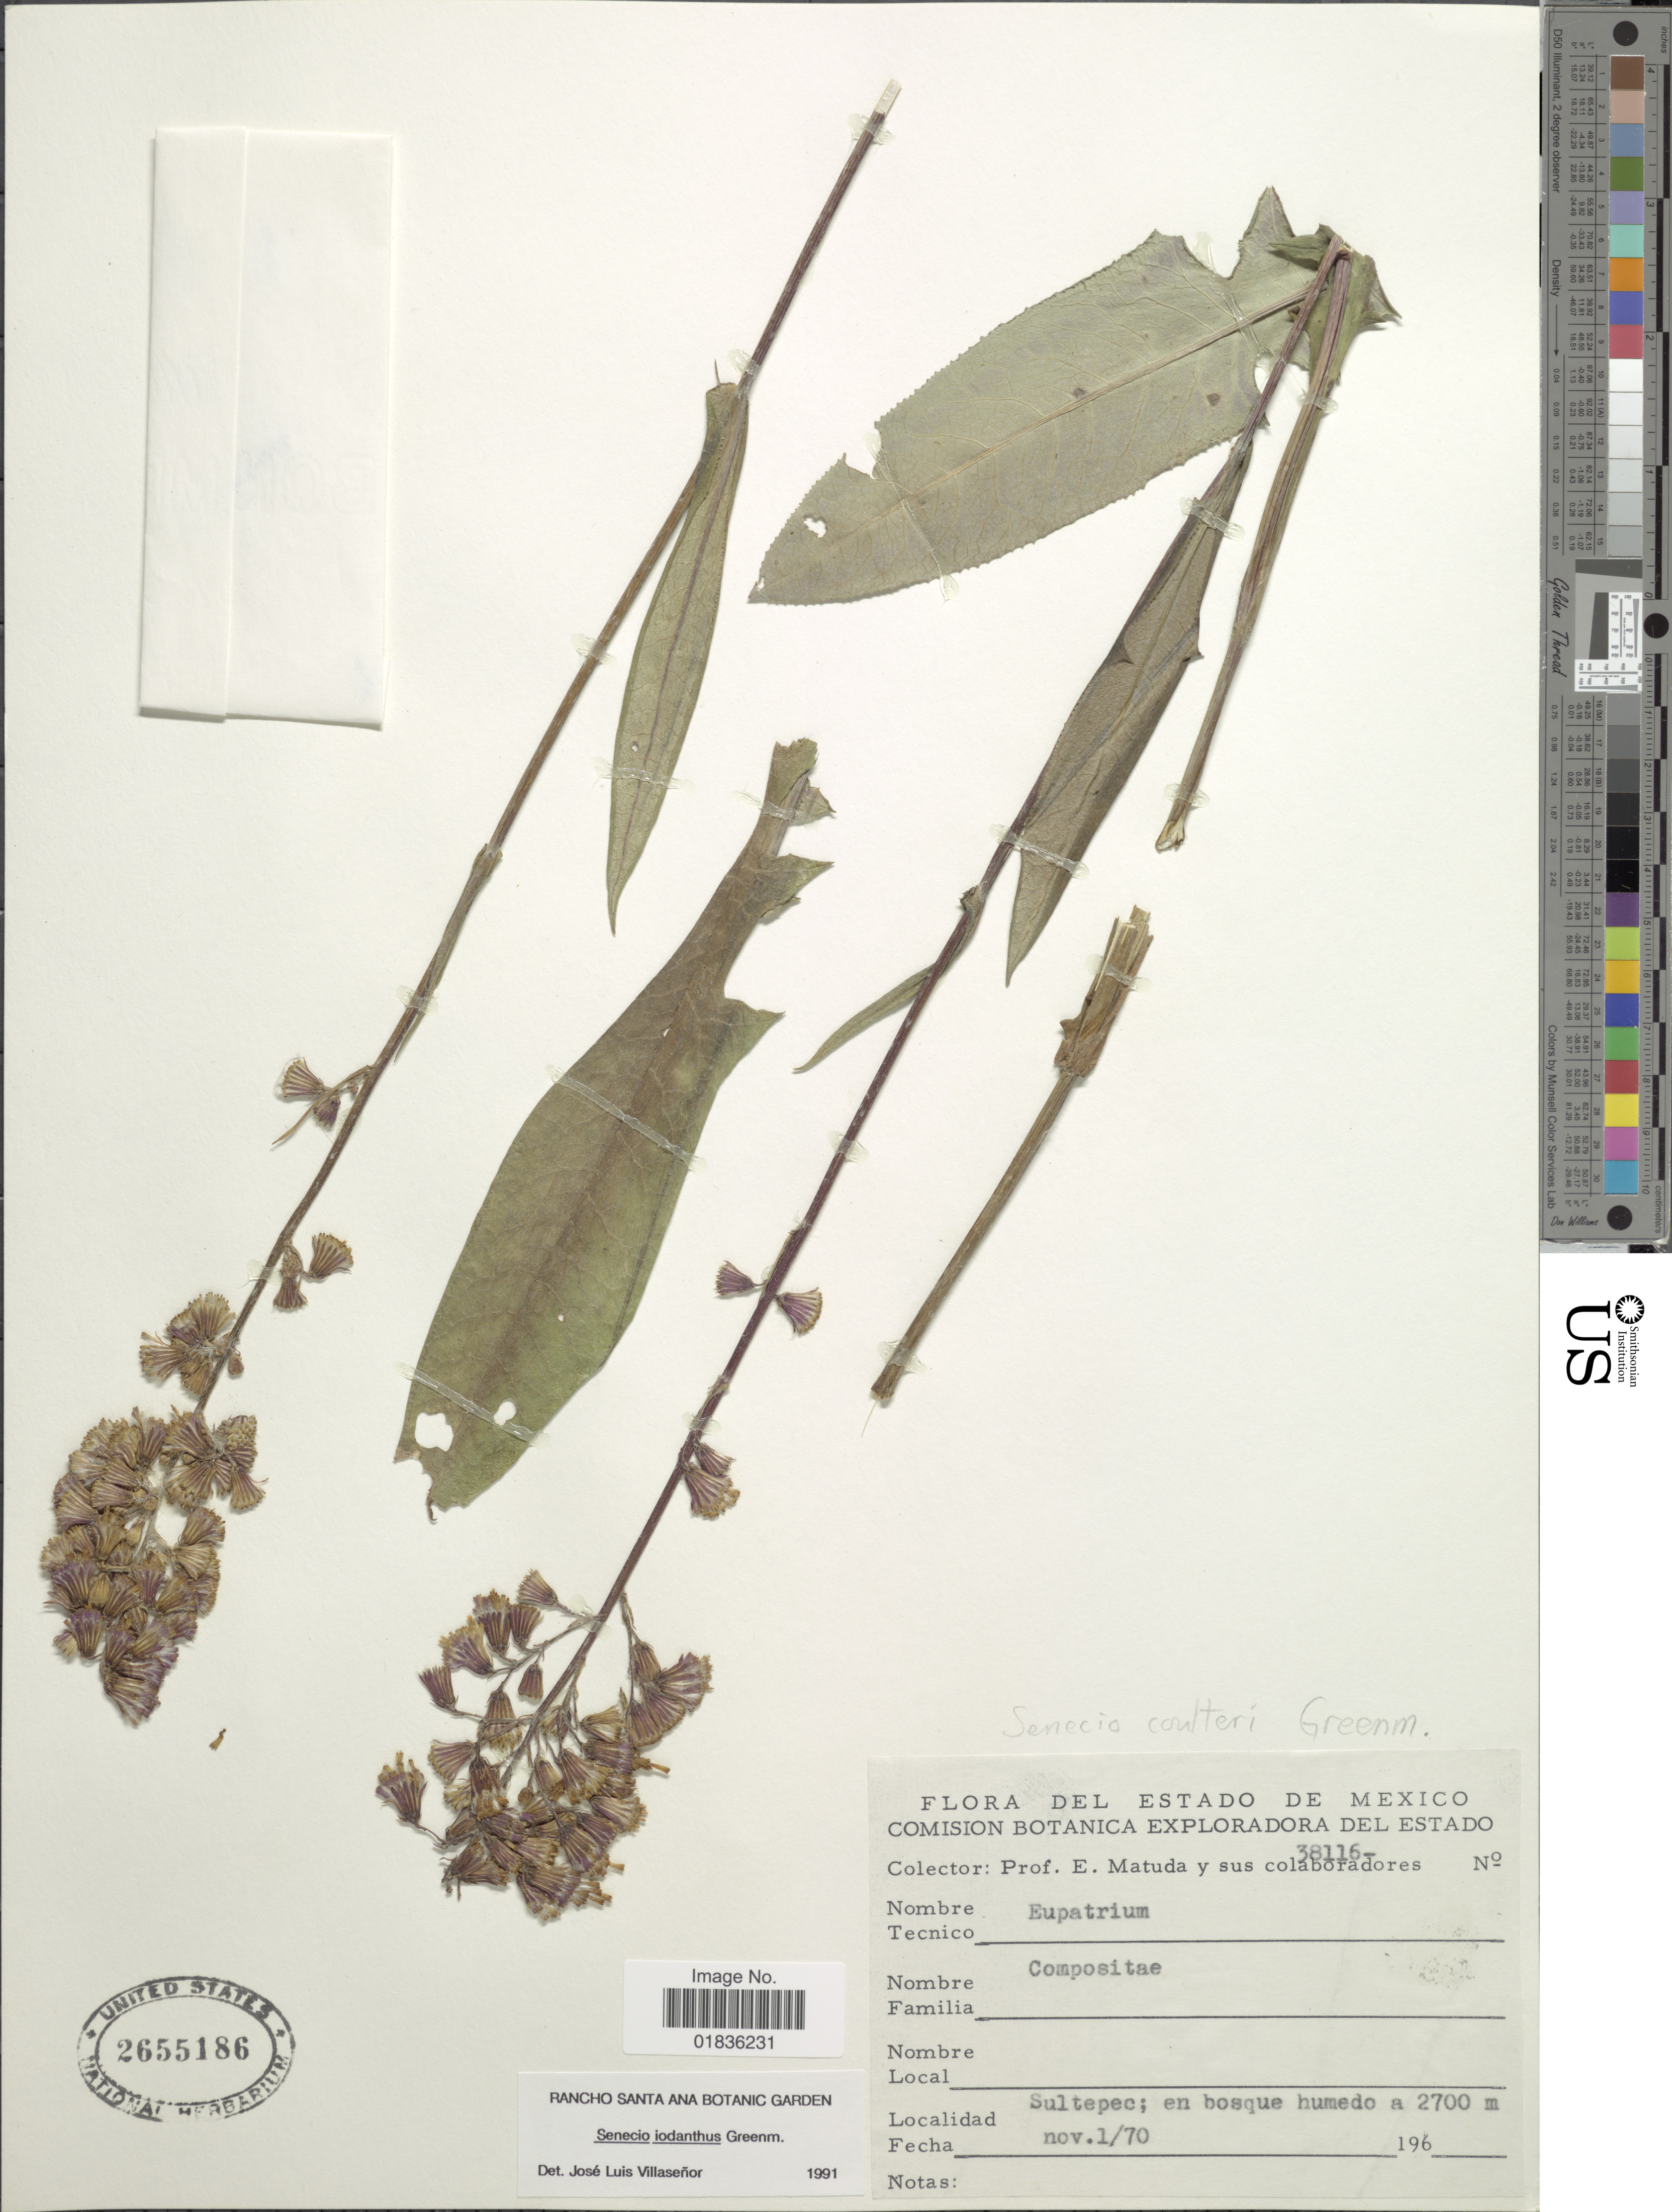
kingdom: Plantae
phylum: Tracheophyta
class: Magnoliopsida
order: Asterales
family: Asteraceae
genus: Senecio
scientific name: Senecio iodanthus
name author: Greenm.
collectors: E. Matuda & et al.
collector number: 38116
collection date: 1970-11-01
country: Mexico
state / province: México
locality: Sultepec; en bosque humedo.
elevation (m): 2700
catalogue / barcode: US 2655186